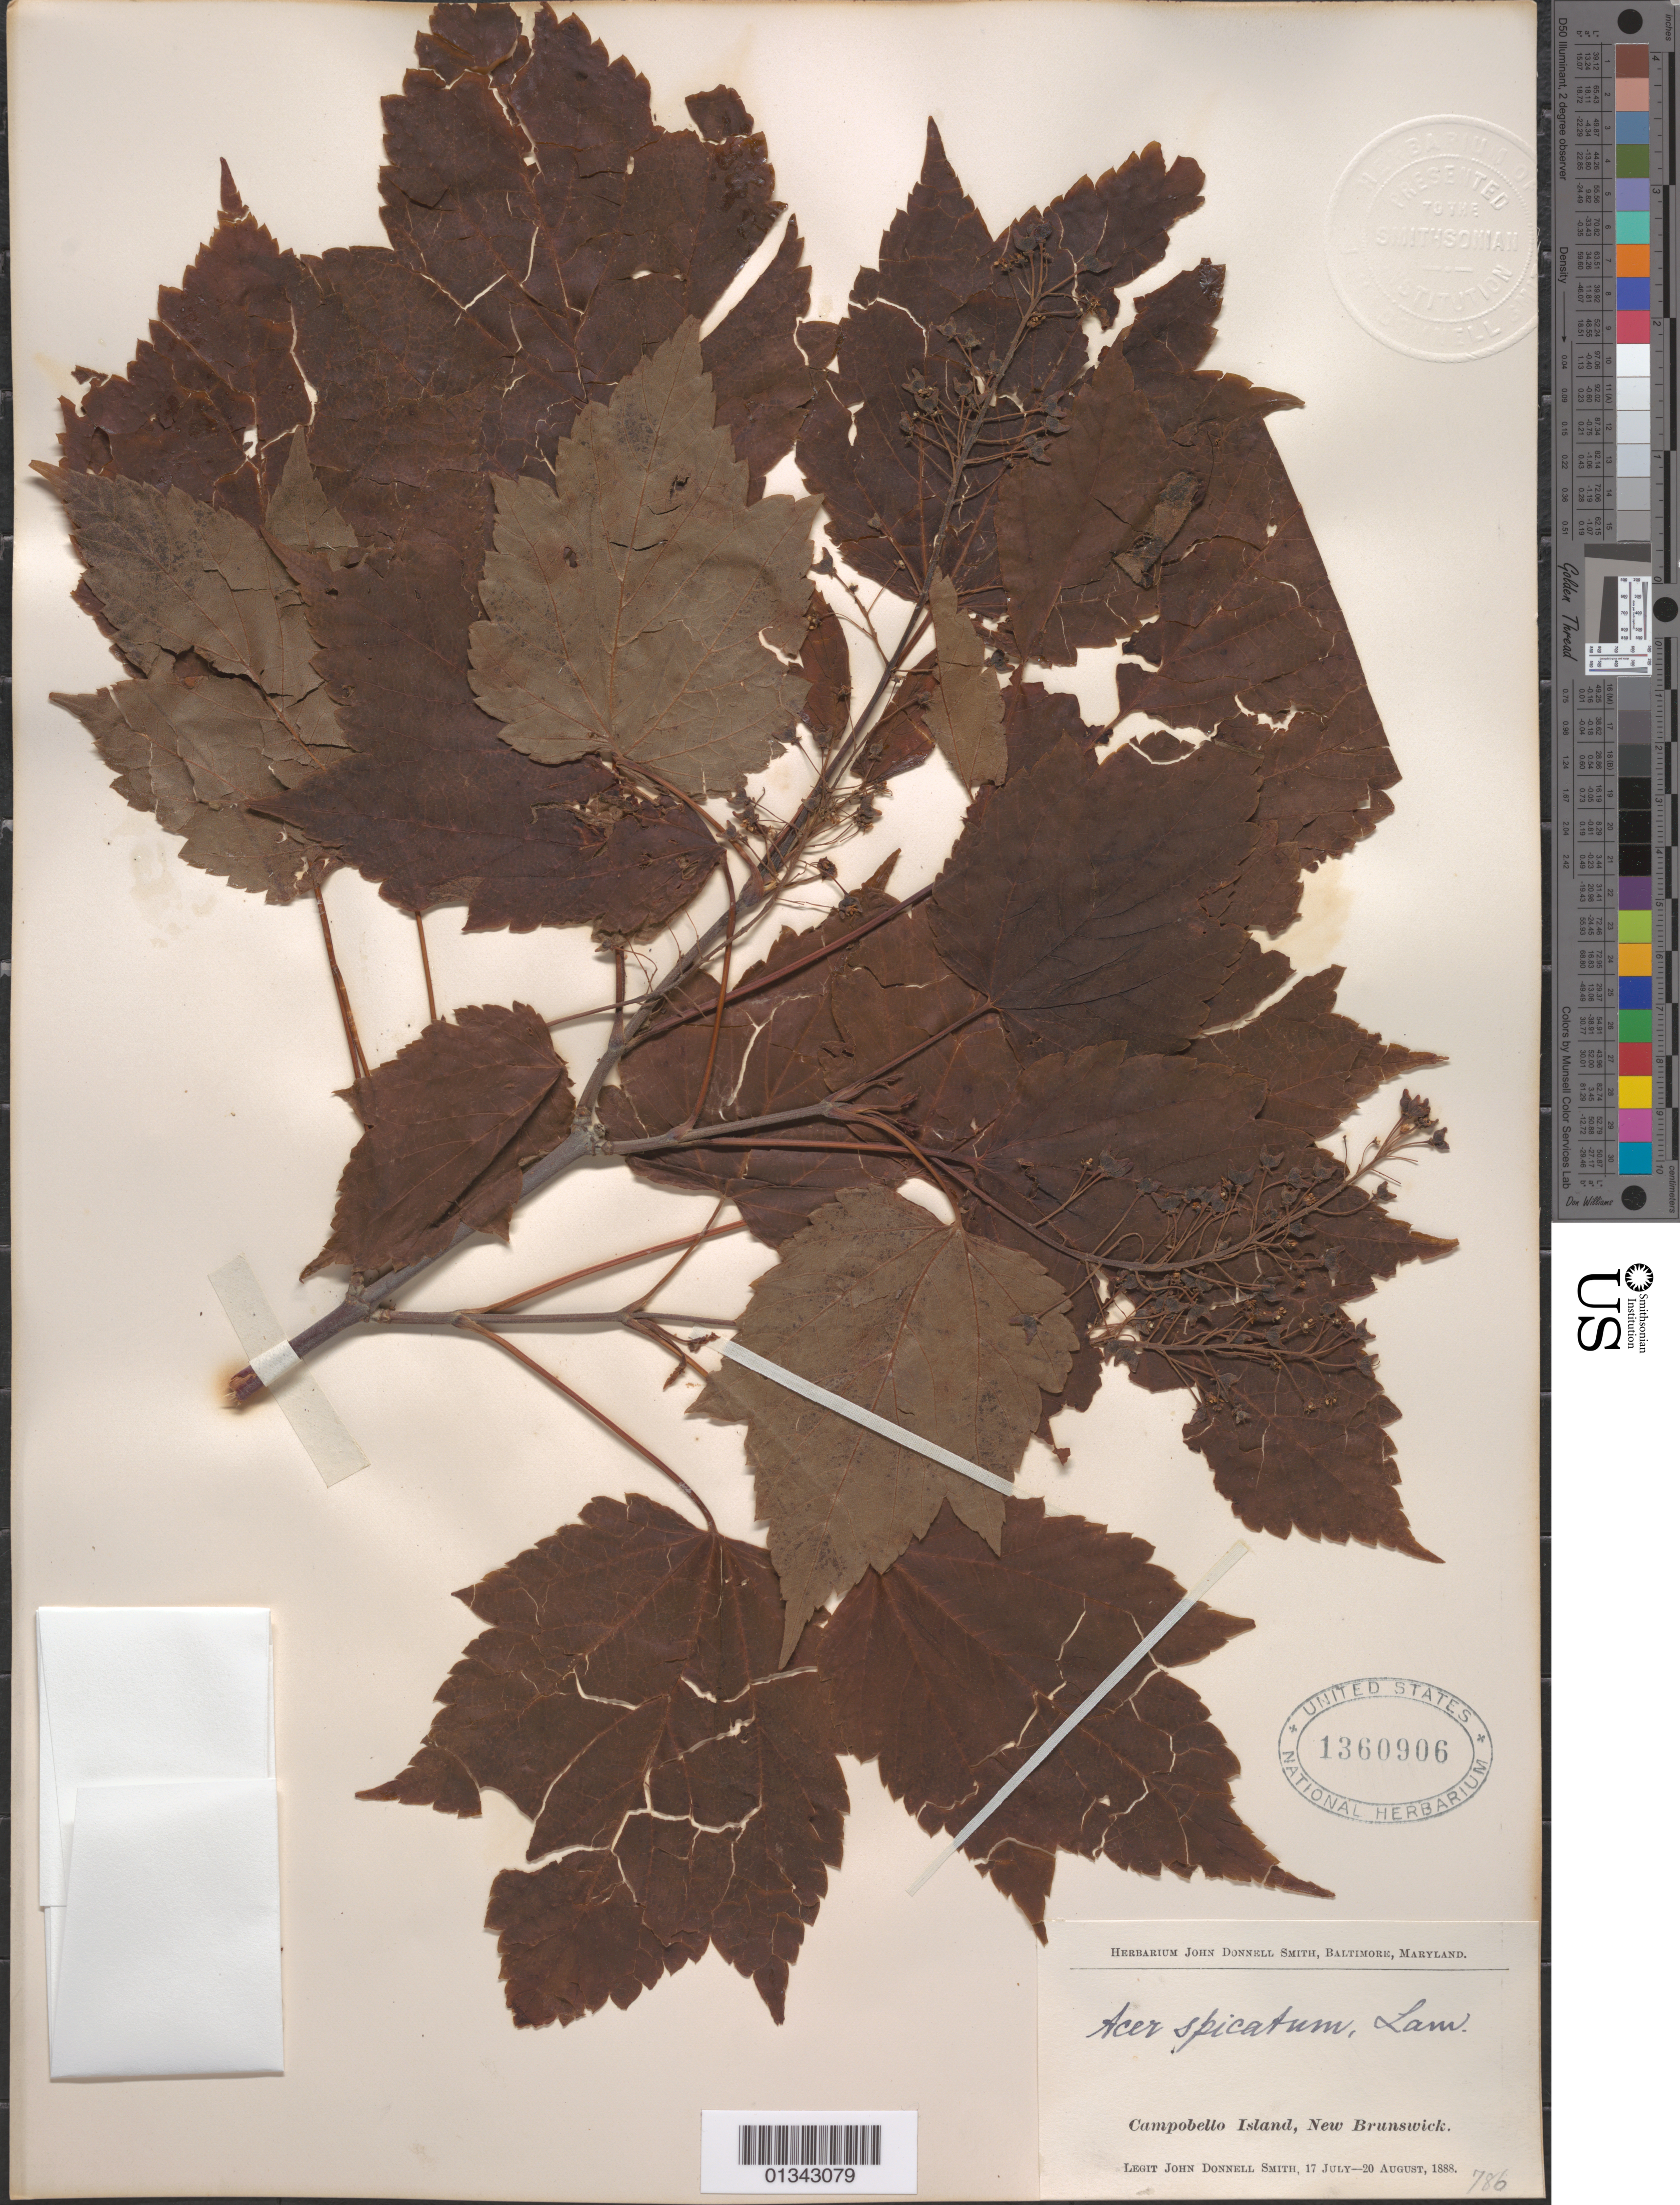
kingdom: Plantae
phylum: Tracheophyta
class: Magnoliopsida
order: Sapindales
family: Sapindaceae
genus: Acer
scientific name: Acer spicatum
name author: Lam.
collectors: J. Smith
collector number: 786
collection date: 1888-07-17/1888-08-20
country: Canada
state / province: New Brunswick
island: Campobello Island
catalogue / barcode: US 1360906